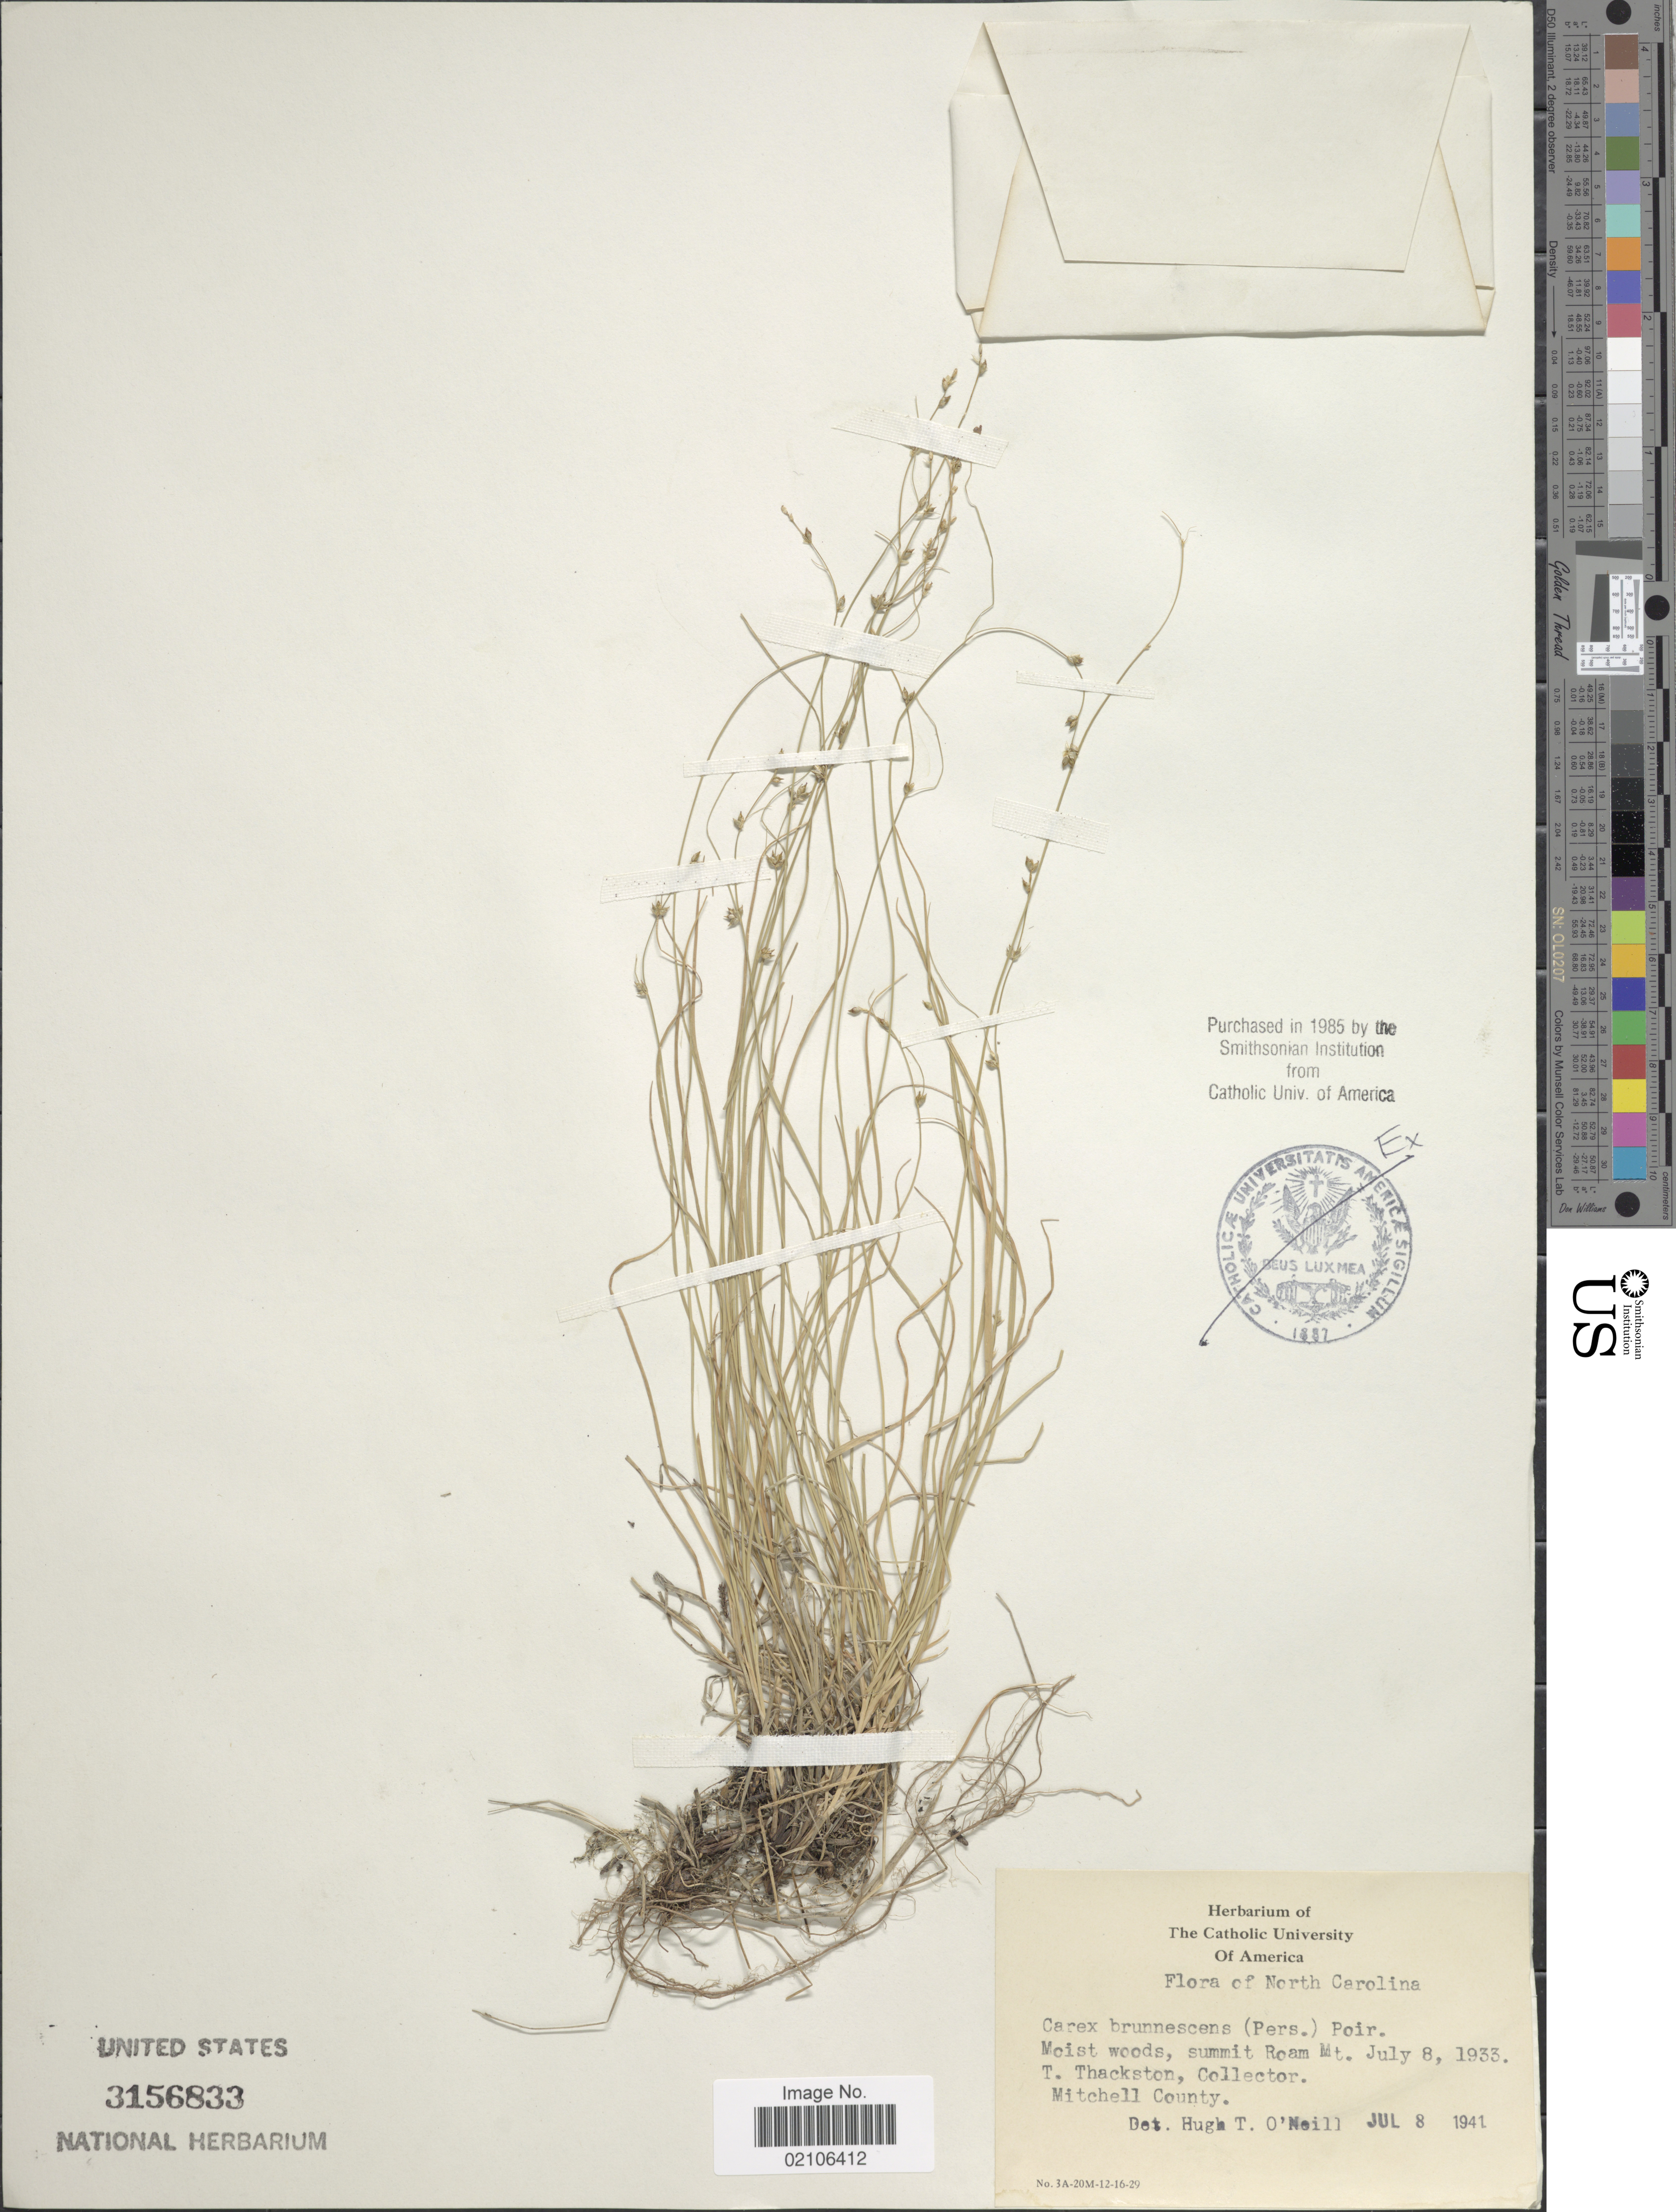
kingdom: Plantae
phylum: Tracheophyta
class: Liliopsida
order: Poales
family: Cyperaceae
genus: Carex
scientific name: Carex brunnescens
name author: (Pers.) Poir.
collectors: T. Thackston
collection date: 1933-07-08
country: United States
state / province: North Carolina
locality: Moist woods, summit Roam Mt.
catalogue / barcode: US 3156833